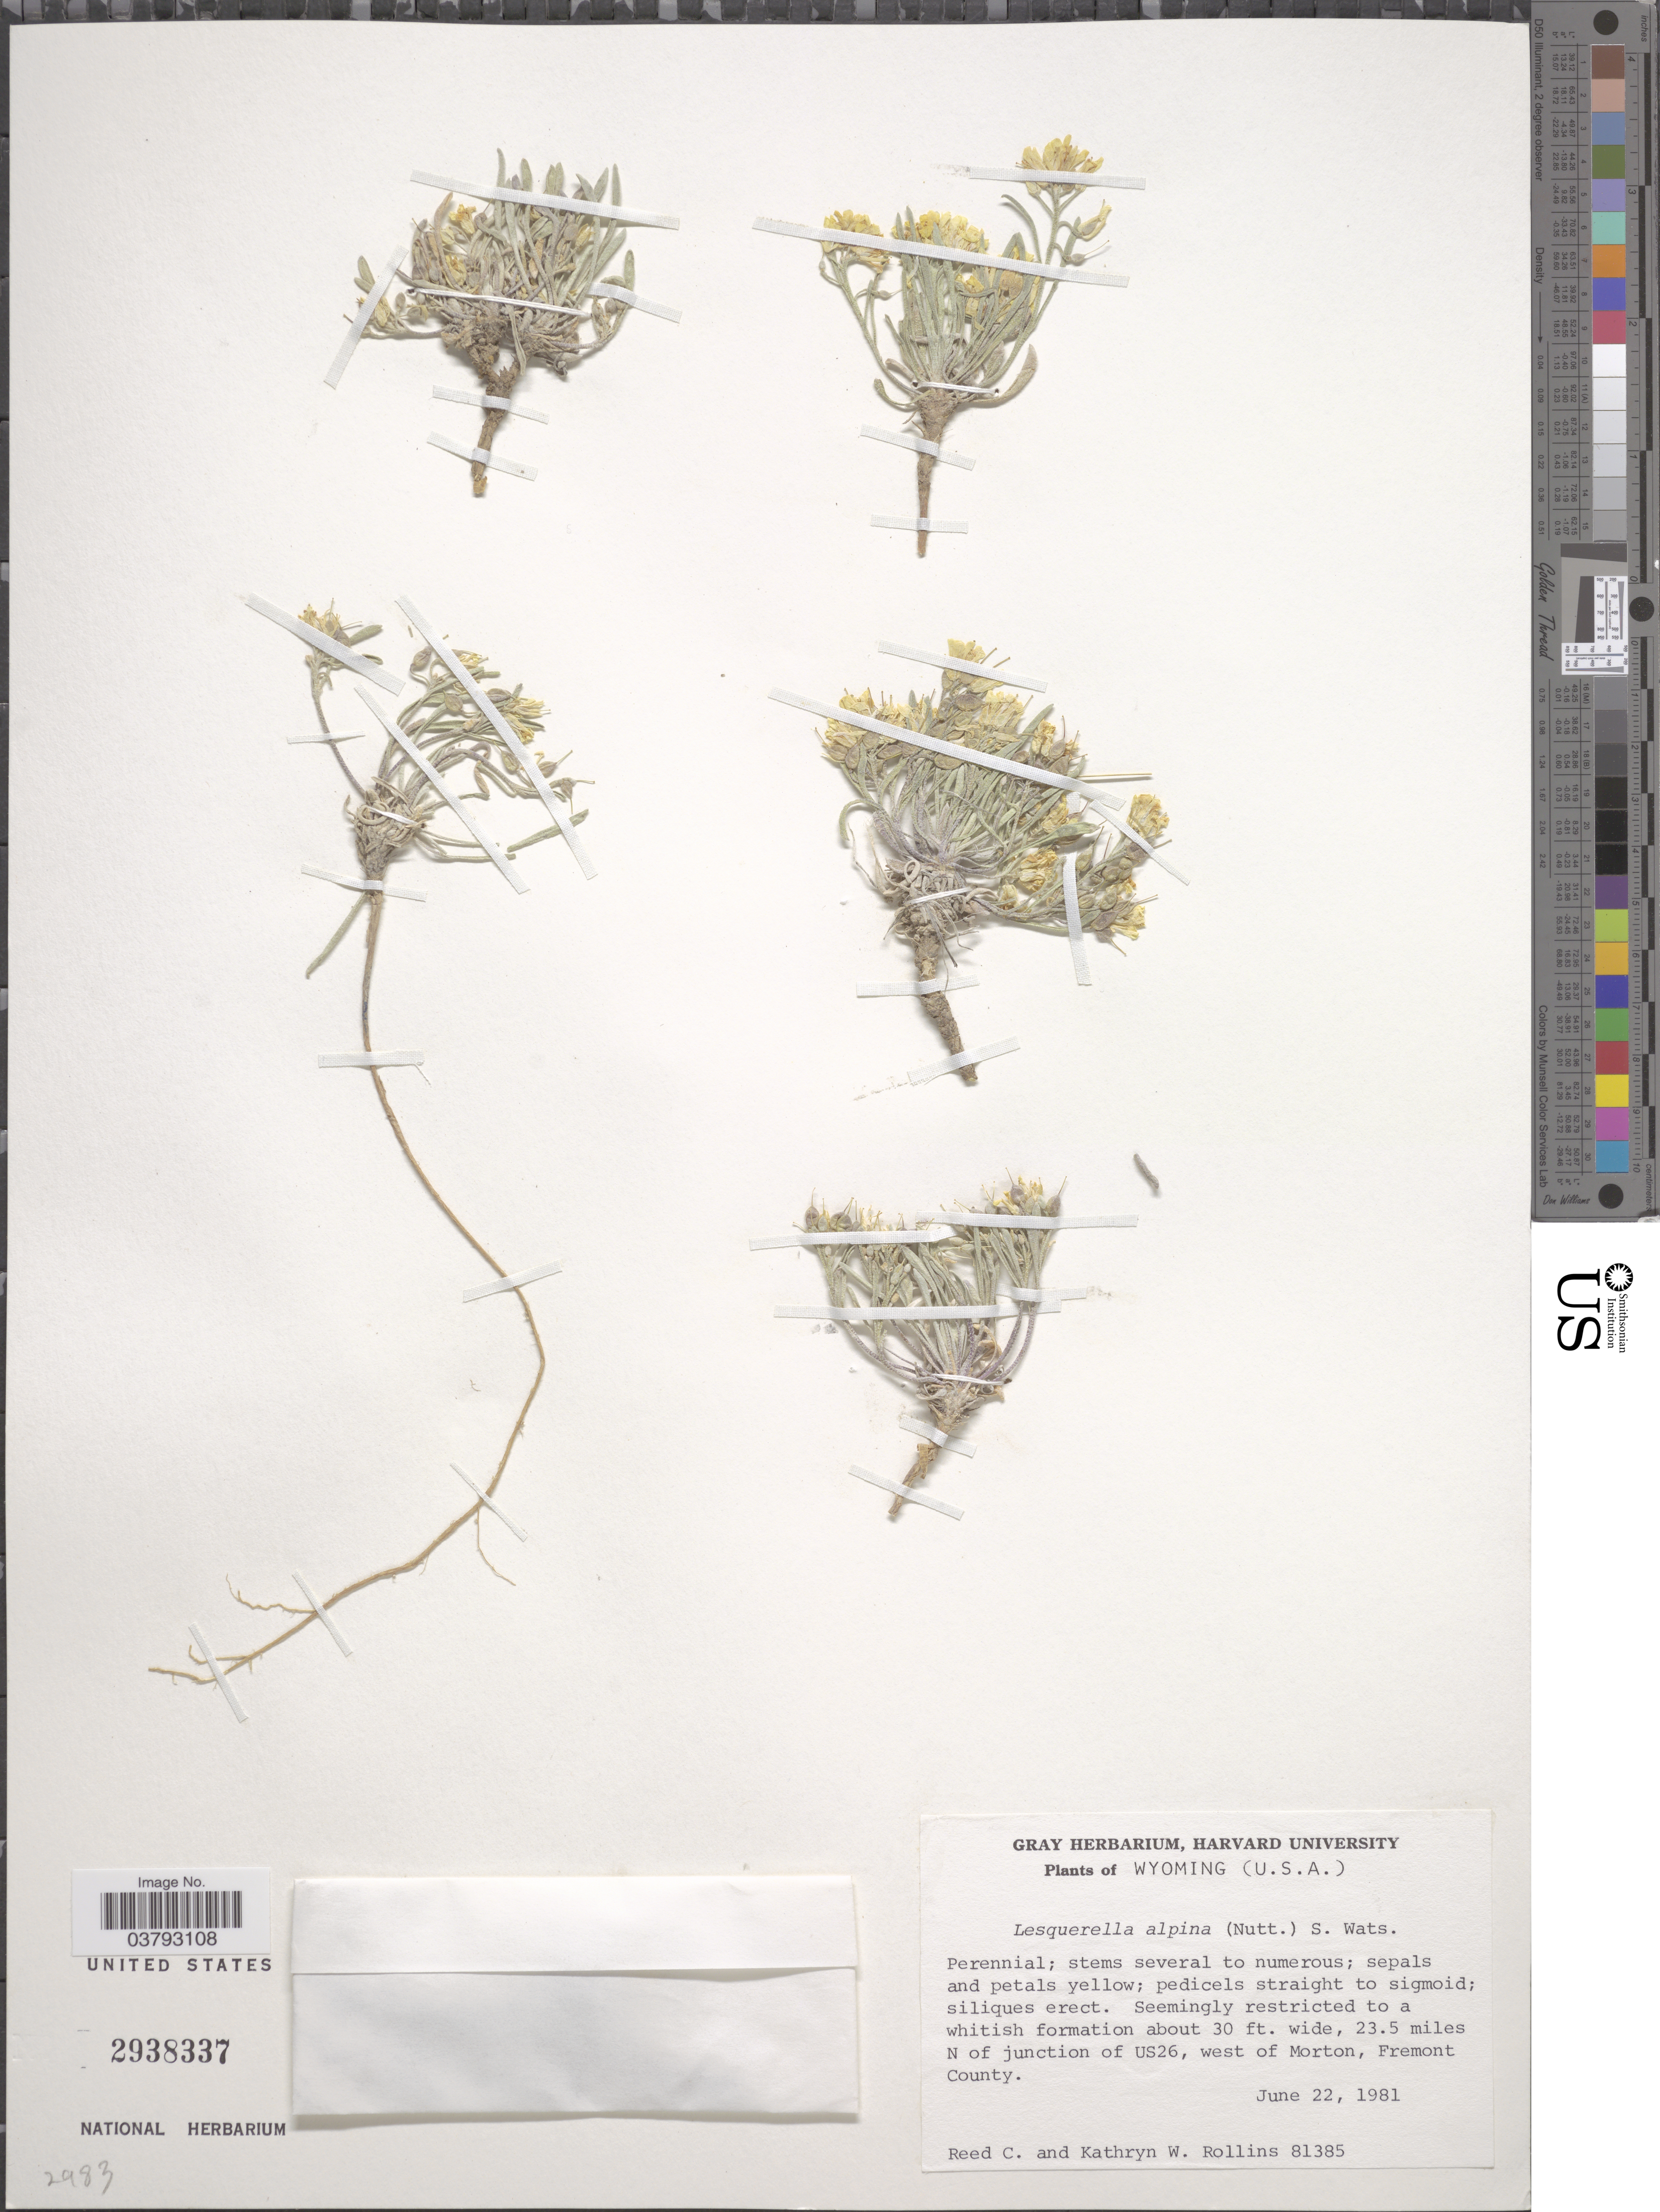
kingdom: Plantae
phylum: Tracheophyta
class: Magnoliopsida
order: Brassicales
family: Brassicaceae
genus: Lesquerella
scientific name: Lesquerella alpina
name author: (Nutt.) S. Watson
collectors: R. C. Rollins & K. W. Rollins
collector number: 81385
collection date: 1981-06-22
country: United States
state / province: Wyoming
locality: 23.5 miles N of junction of US26, west of Morton, Fremont County.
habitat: seemingly restricted to a white formation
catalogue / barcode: US 2938337